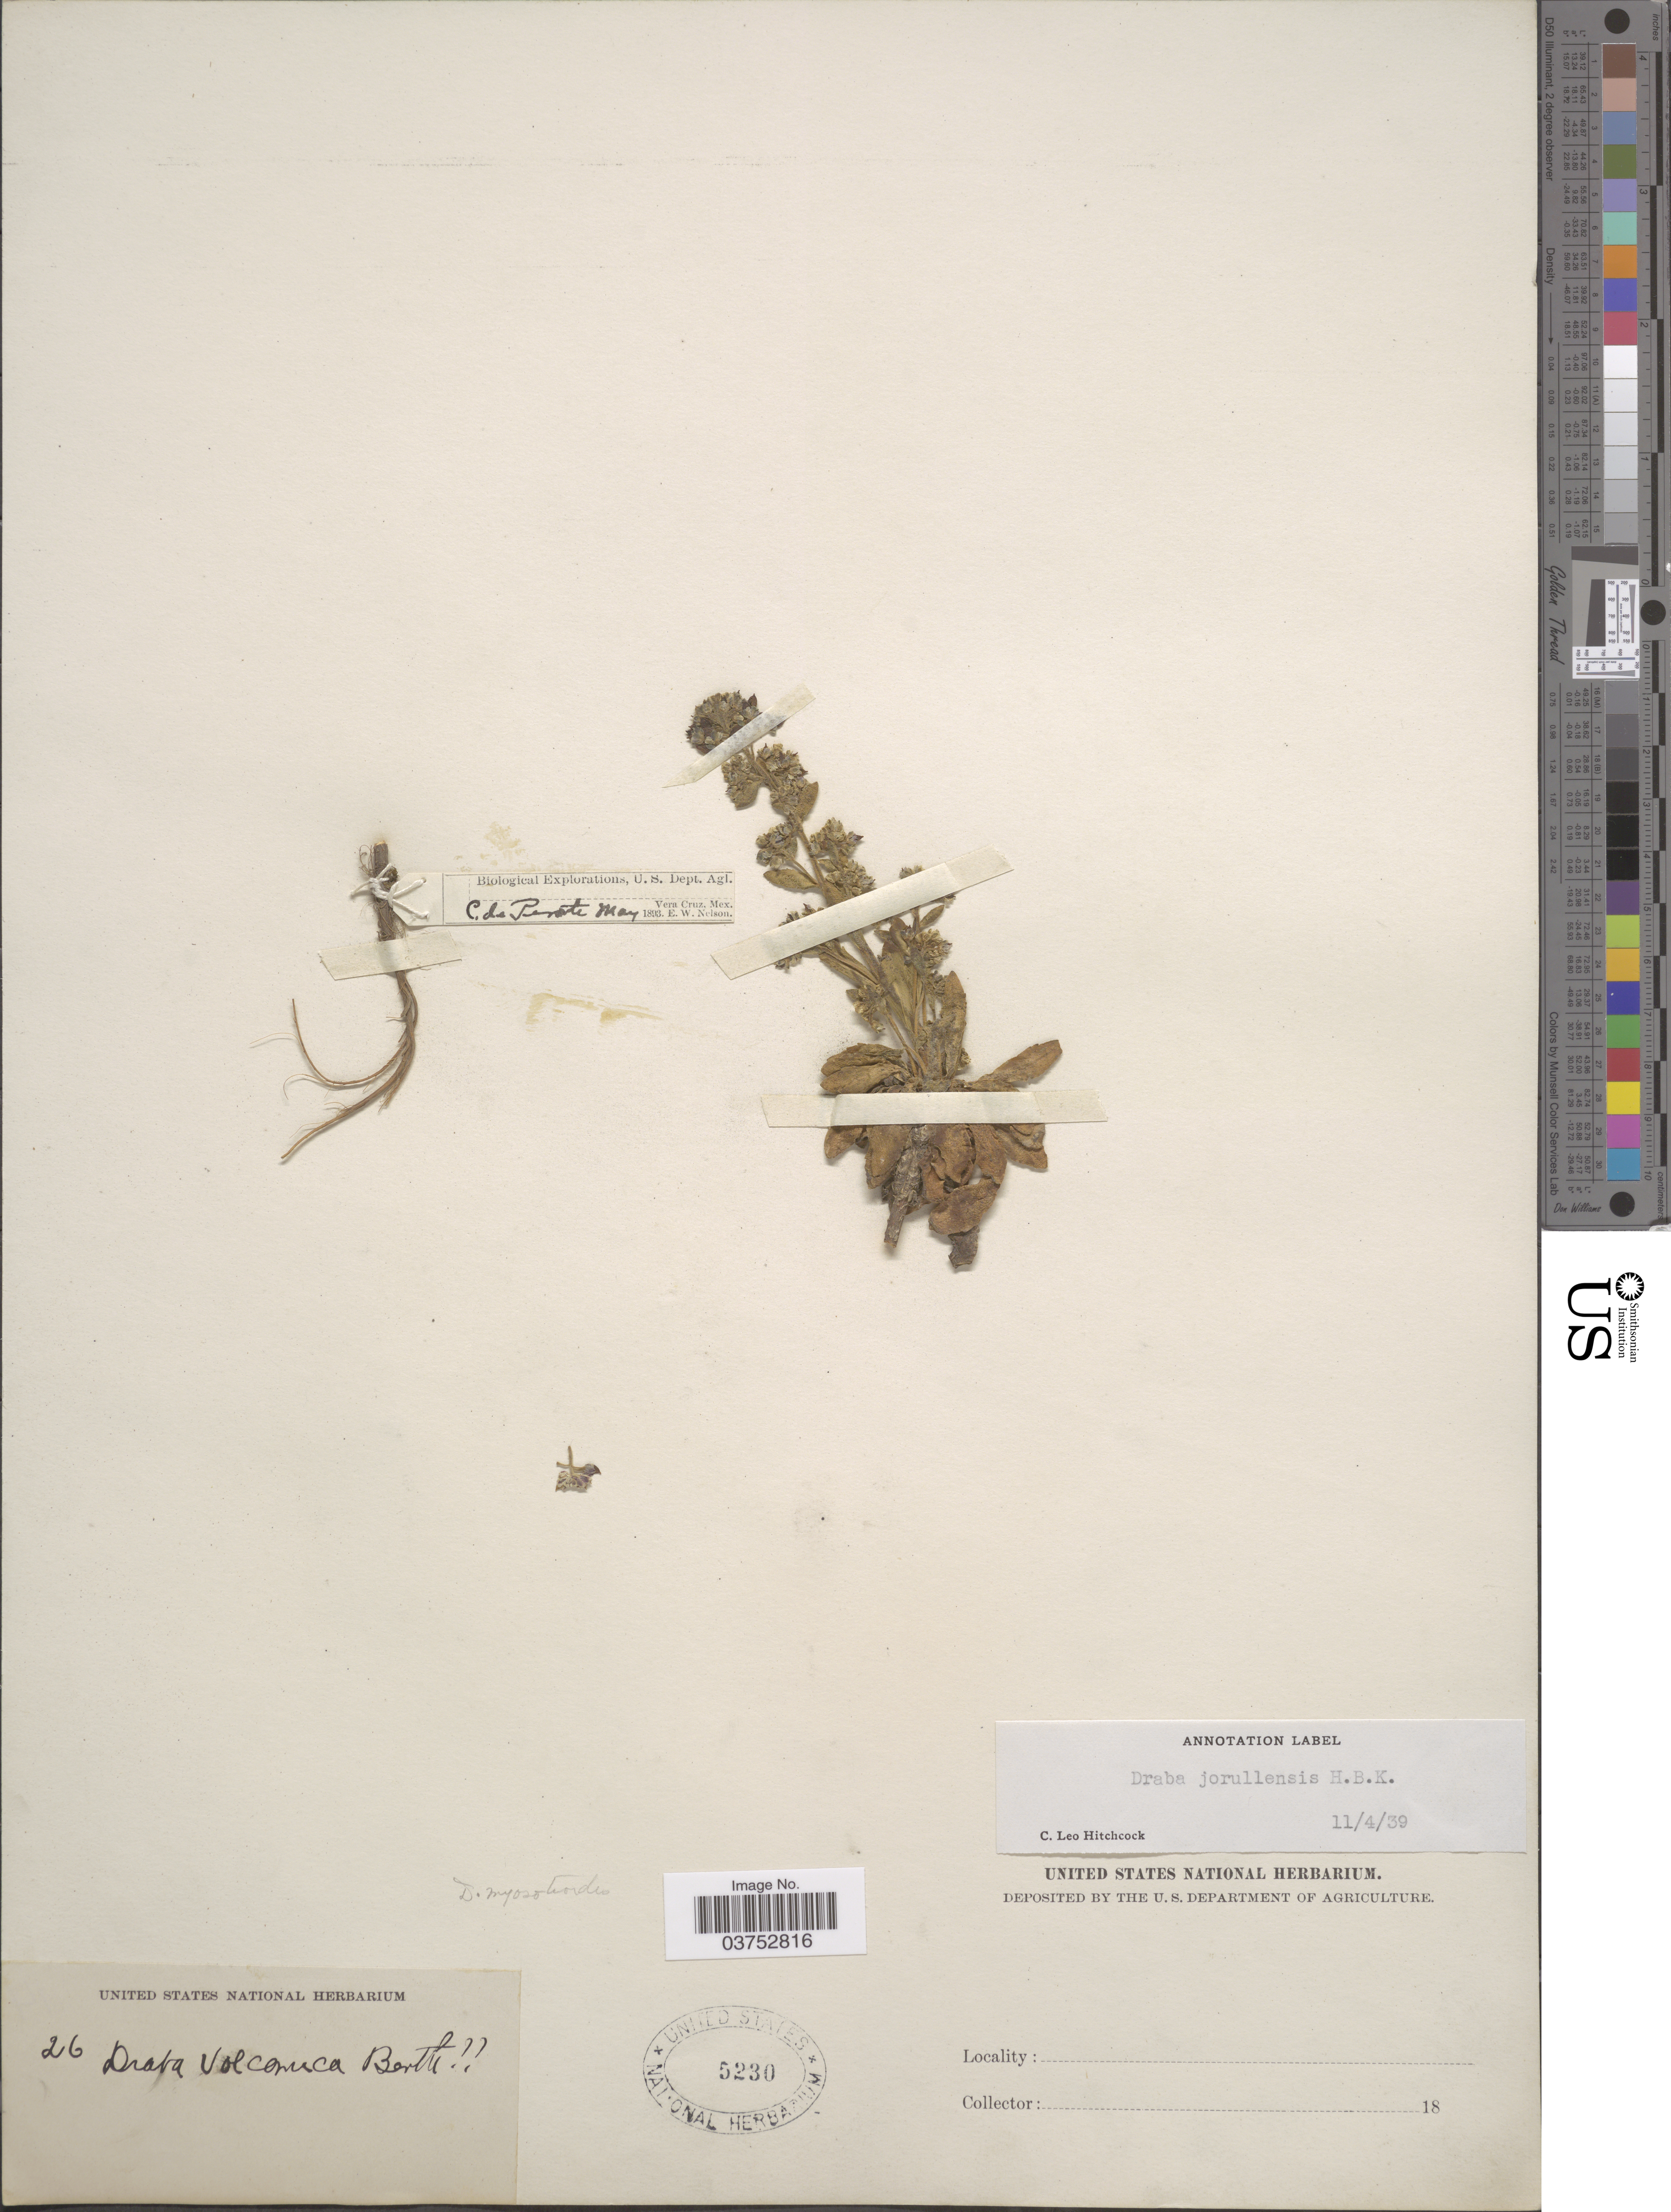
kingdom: Plantae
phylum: Tracheophyta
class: Magnoliopsida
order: Brassicales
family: Brassicaceae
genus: Draba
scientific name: Draba jorullensis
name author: Kunth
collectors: E. W. Nelson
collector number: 26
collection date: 1893-05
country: Mexico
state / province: Veracruz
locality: Vera Cruz. C. de Perote.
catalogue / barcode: US 5230